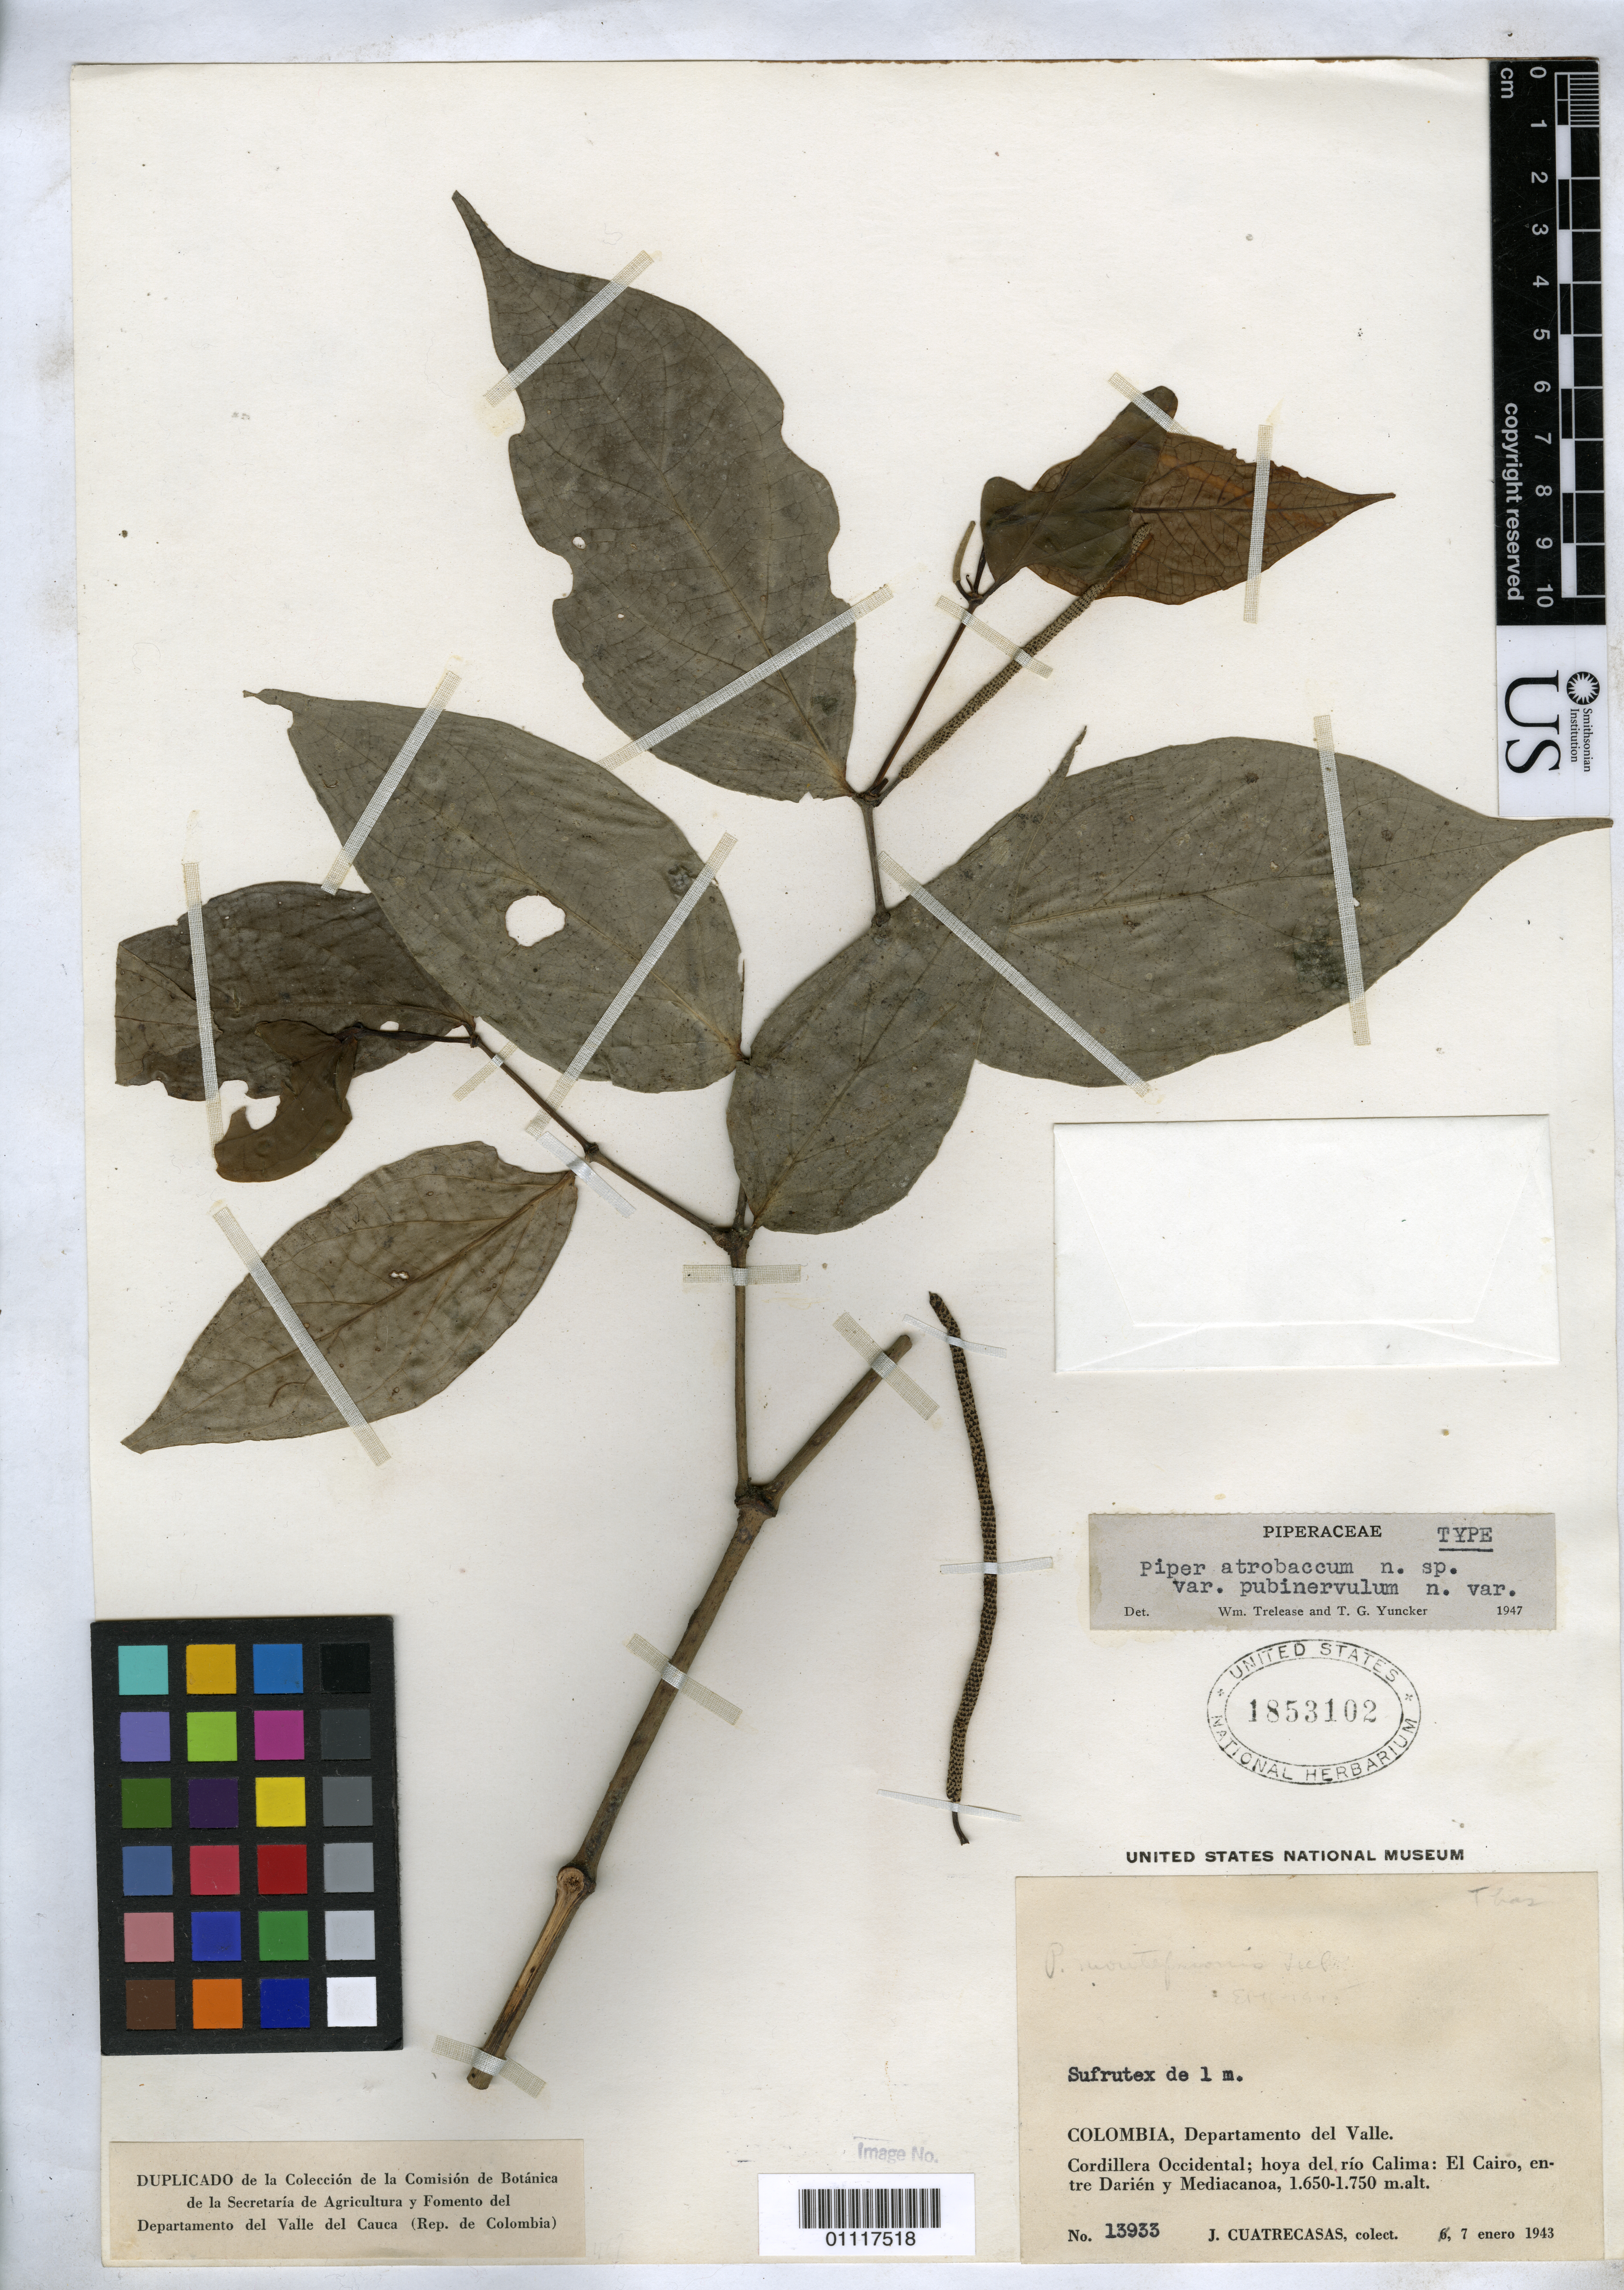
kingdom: Plantae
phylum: Tracheophyta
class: Magnoliopsida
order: Piperales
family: Piperaceae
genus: Piper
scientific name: Piper atrobaccum var. pubinervulum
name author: Trel. & Yunck.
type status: Holotype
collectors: J. Cuatrecasas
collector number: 13933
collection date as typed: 06 Jan 1943 to 07 Jan 1943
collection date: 1943-01-06/1943-01-07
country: Colombia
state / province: Valle del Cauca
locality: Hoya del Rio Calima, El Cairo, entre Darien y Media Cañoa.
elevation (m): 1650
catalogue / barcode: US 1853102